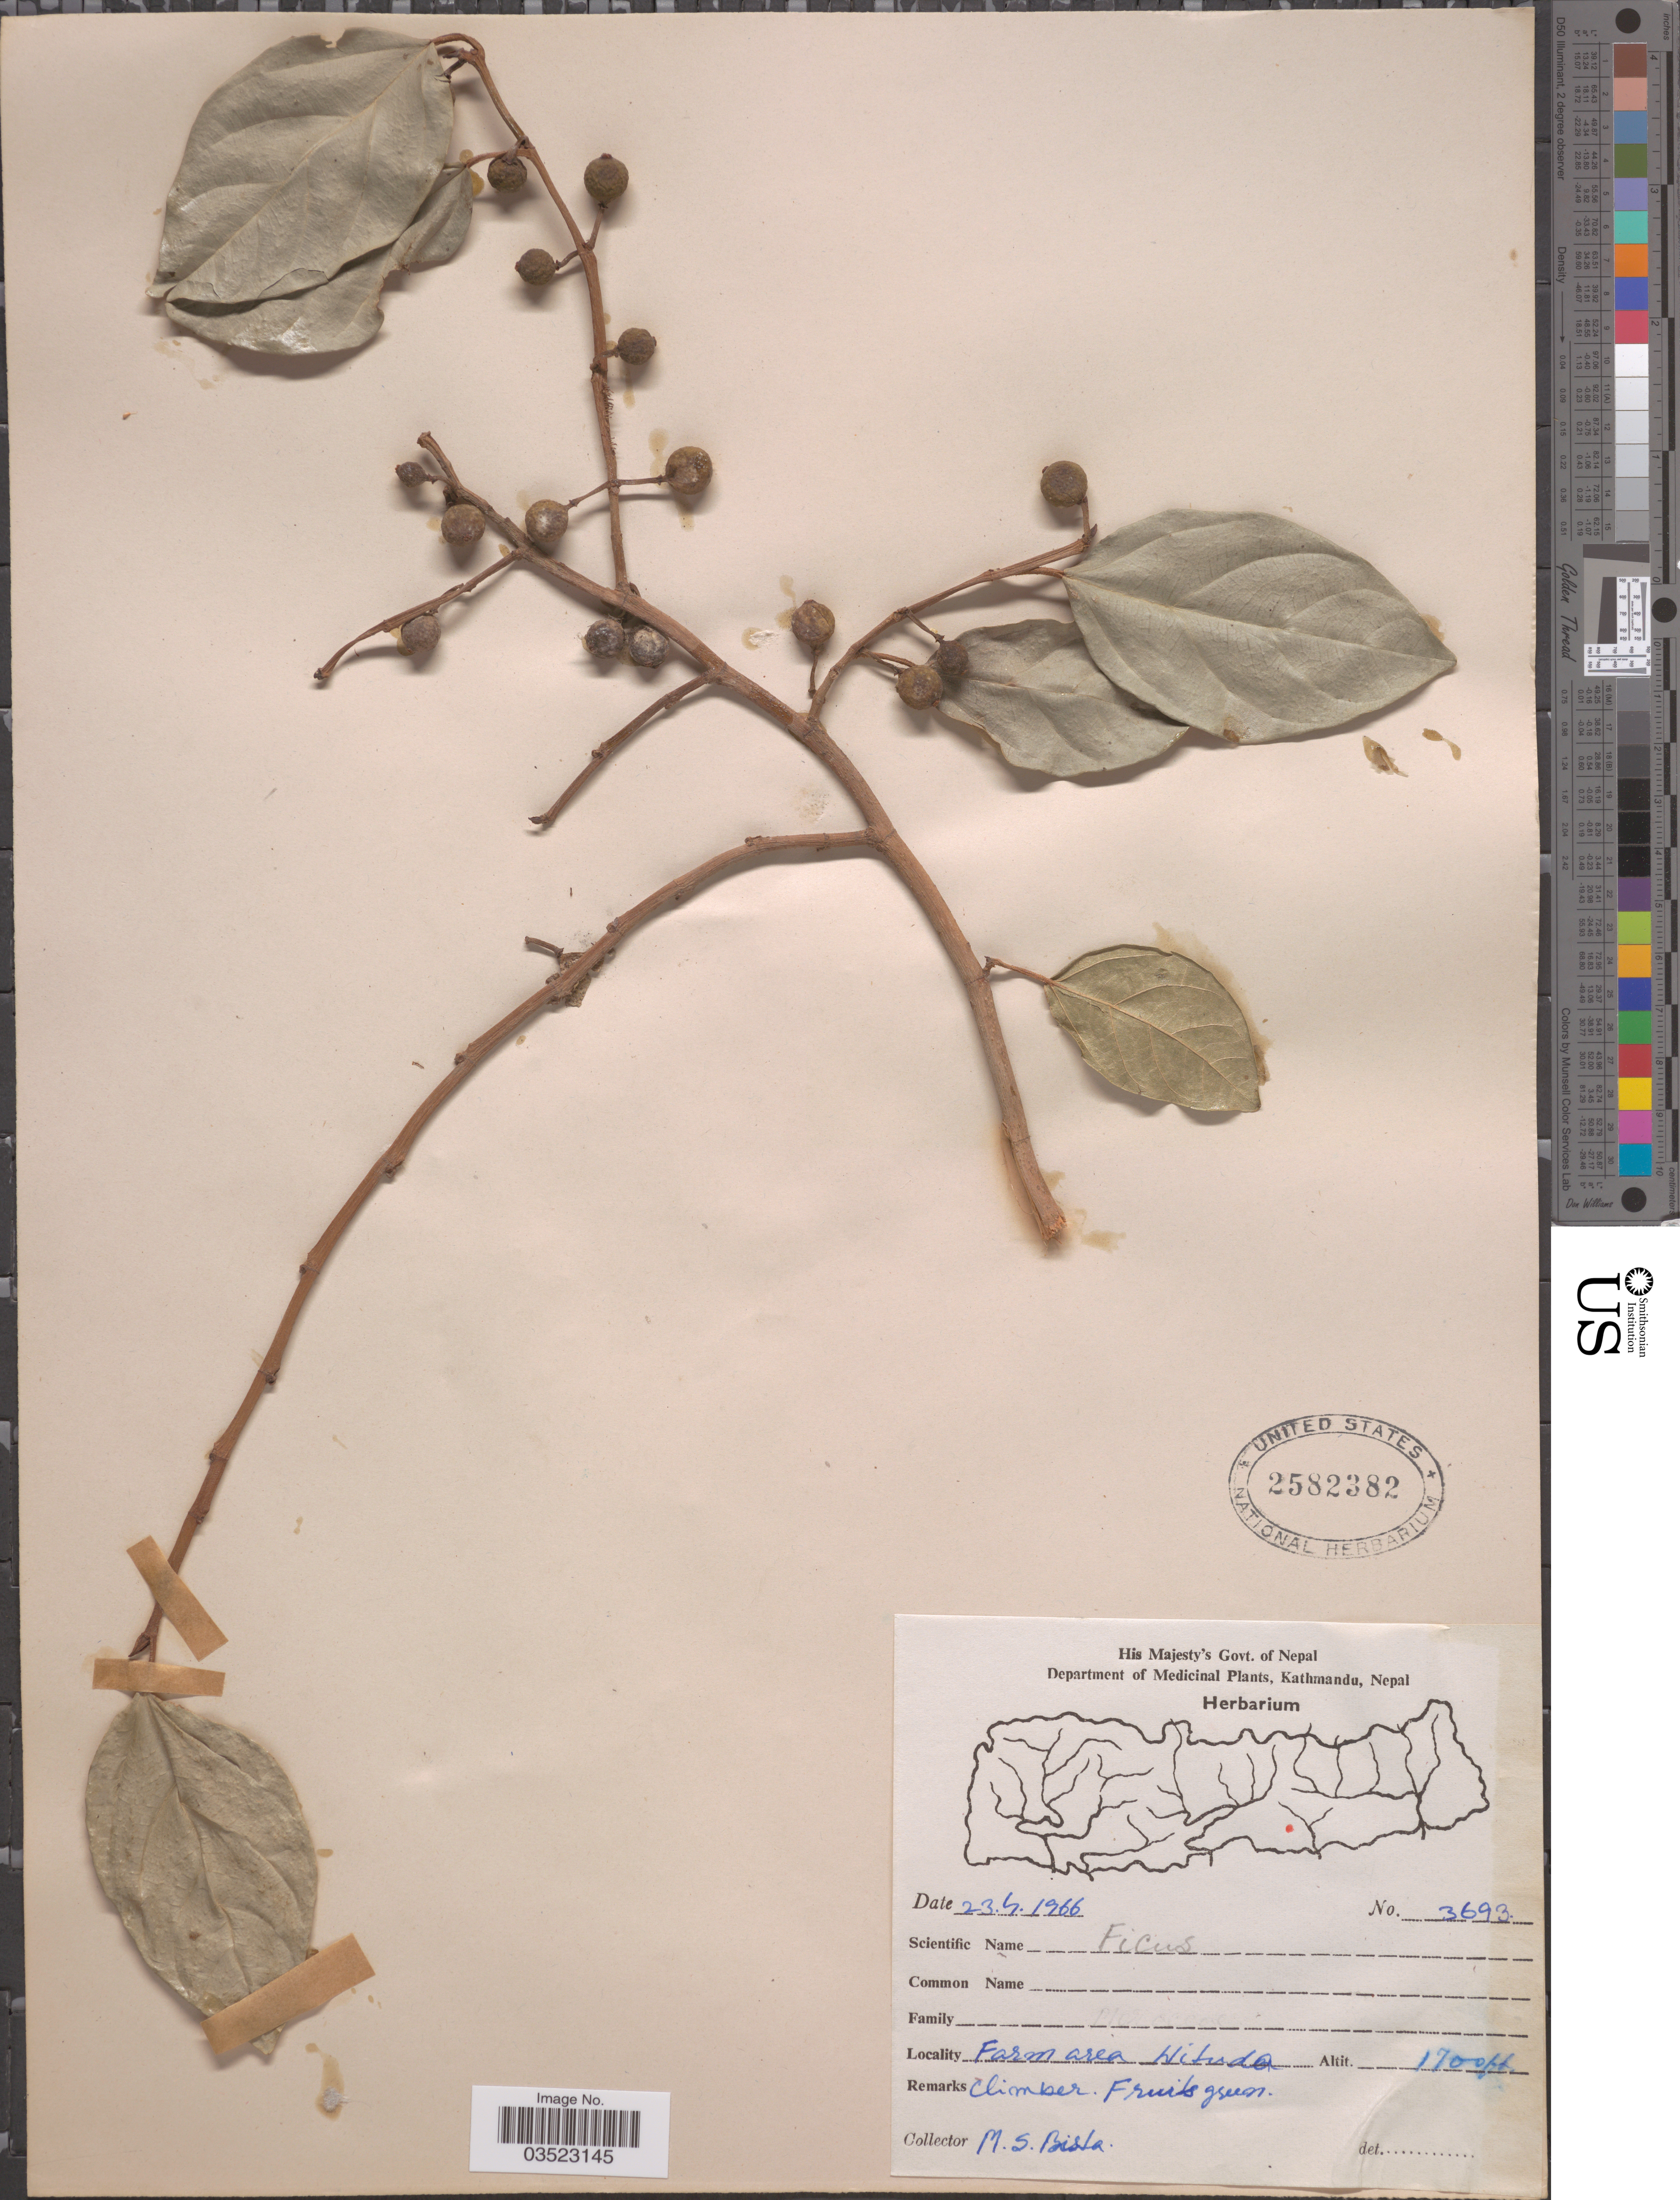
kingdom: Plantae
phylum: Tracheophyta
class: Magnoliopsida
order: Rosales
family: Moraceae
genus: Ficus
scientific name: Ficus sp.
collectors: M. Bista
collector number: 3693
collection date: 1966-04-23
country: Nepal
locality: Farm area, Hituda.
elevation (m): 518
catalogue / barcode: US 2582382